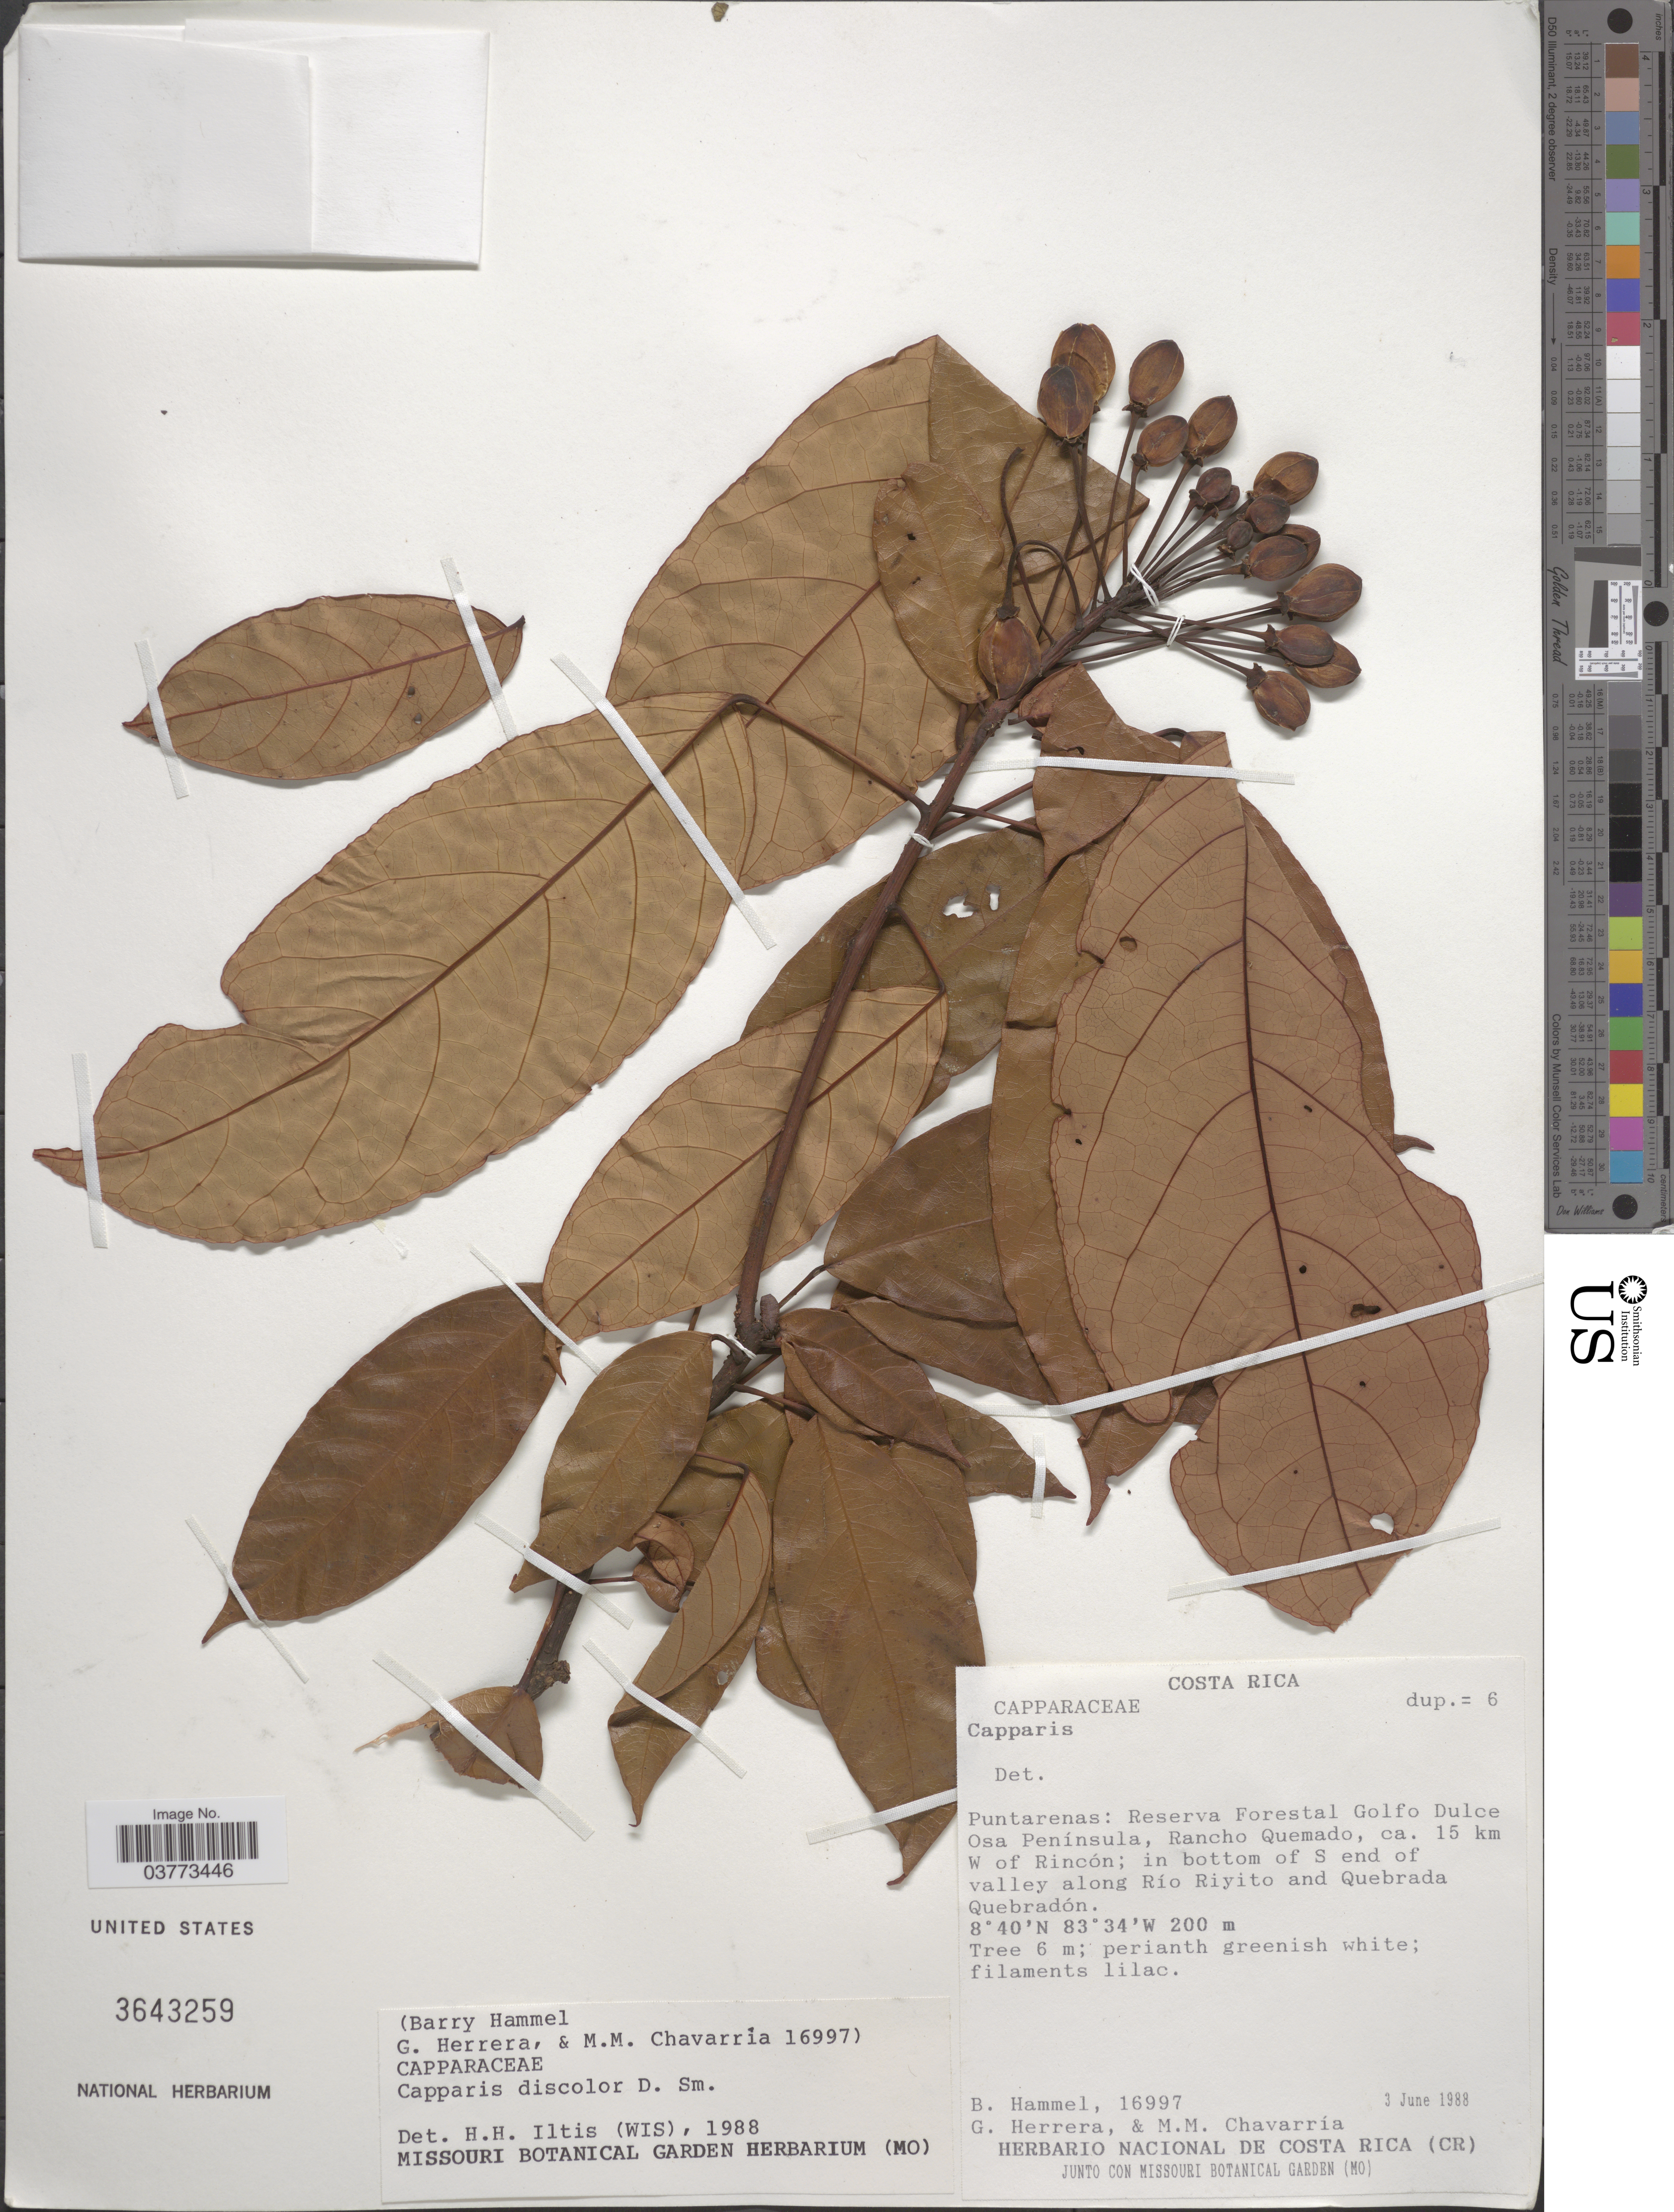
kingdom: Plantae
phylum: Tracheophyta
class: Magnoliopsida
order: Brassicales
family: Capparaceae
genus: Capparidastrum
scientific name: Capparidastrum discolor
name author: (Donn. Sm.) Iltis, H.H. & Cornejo, X.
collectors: B. Hammel, G. Herrera & M. Chavarría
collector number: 16997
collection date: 1988-06-03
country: Costa Rica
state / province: Puntarenas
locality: Reserva Forestal Golfo Dulce Osa Península, Rancho Quemado, ca. 15 km W of Rincón; in bottom of S end of valley along Río Riyito and Quebrada Quebradón.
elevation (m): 200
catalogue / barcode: US 3643259